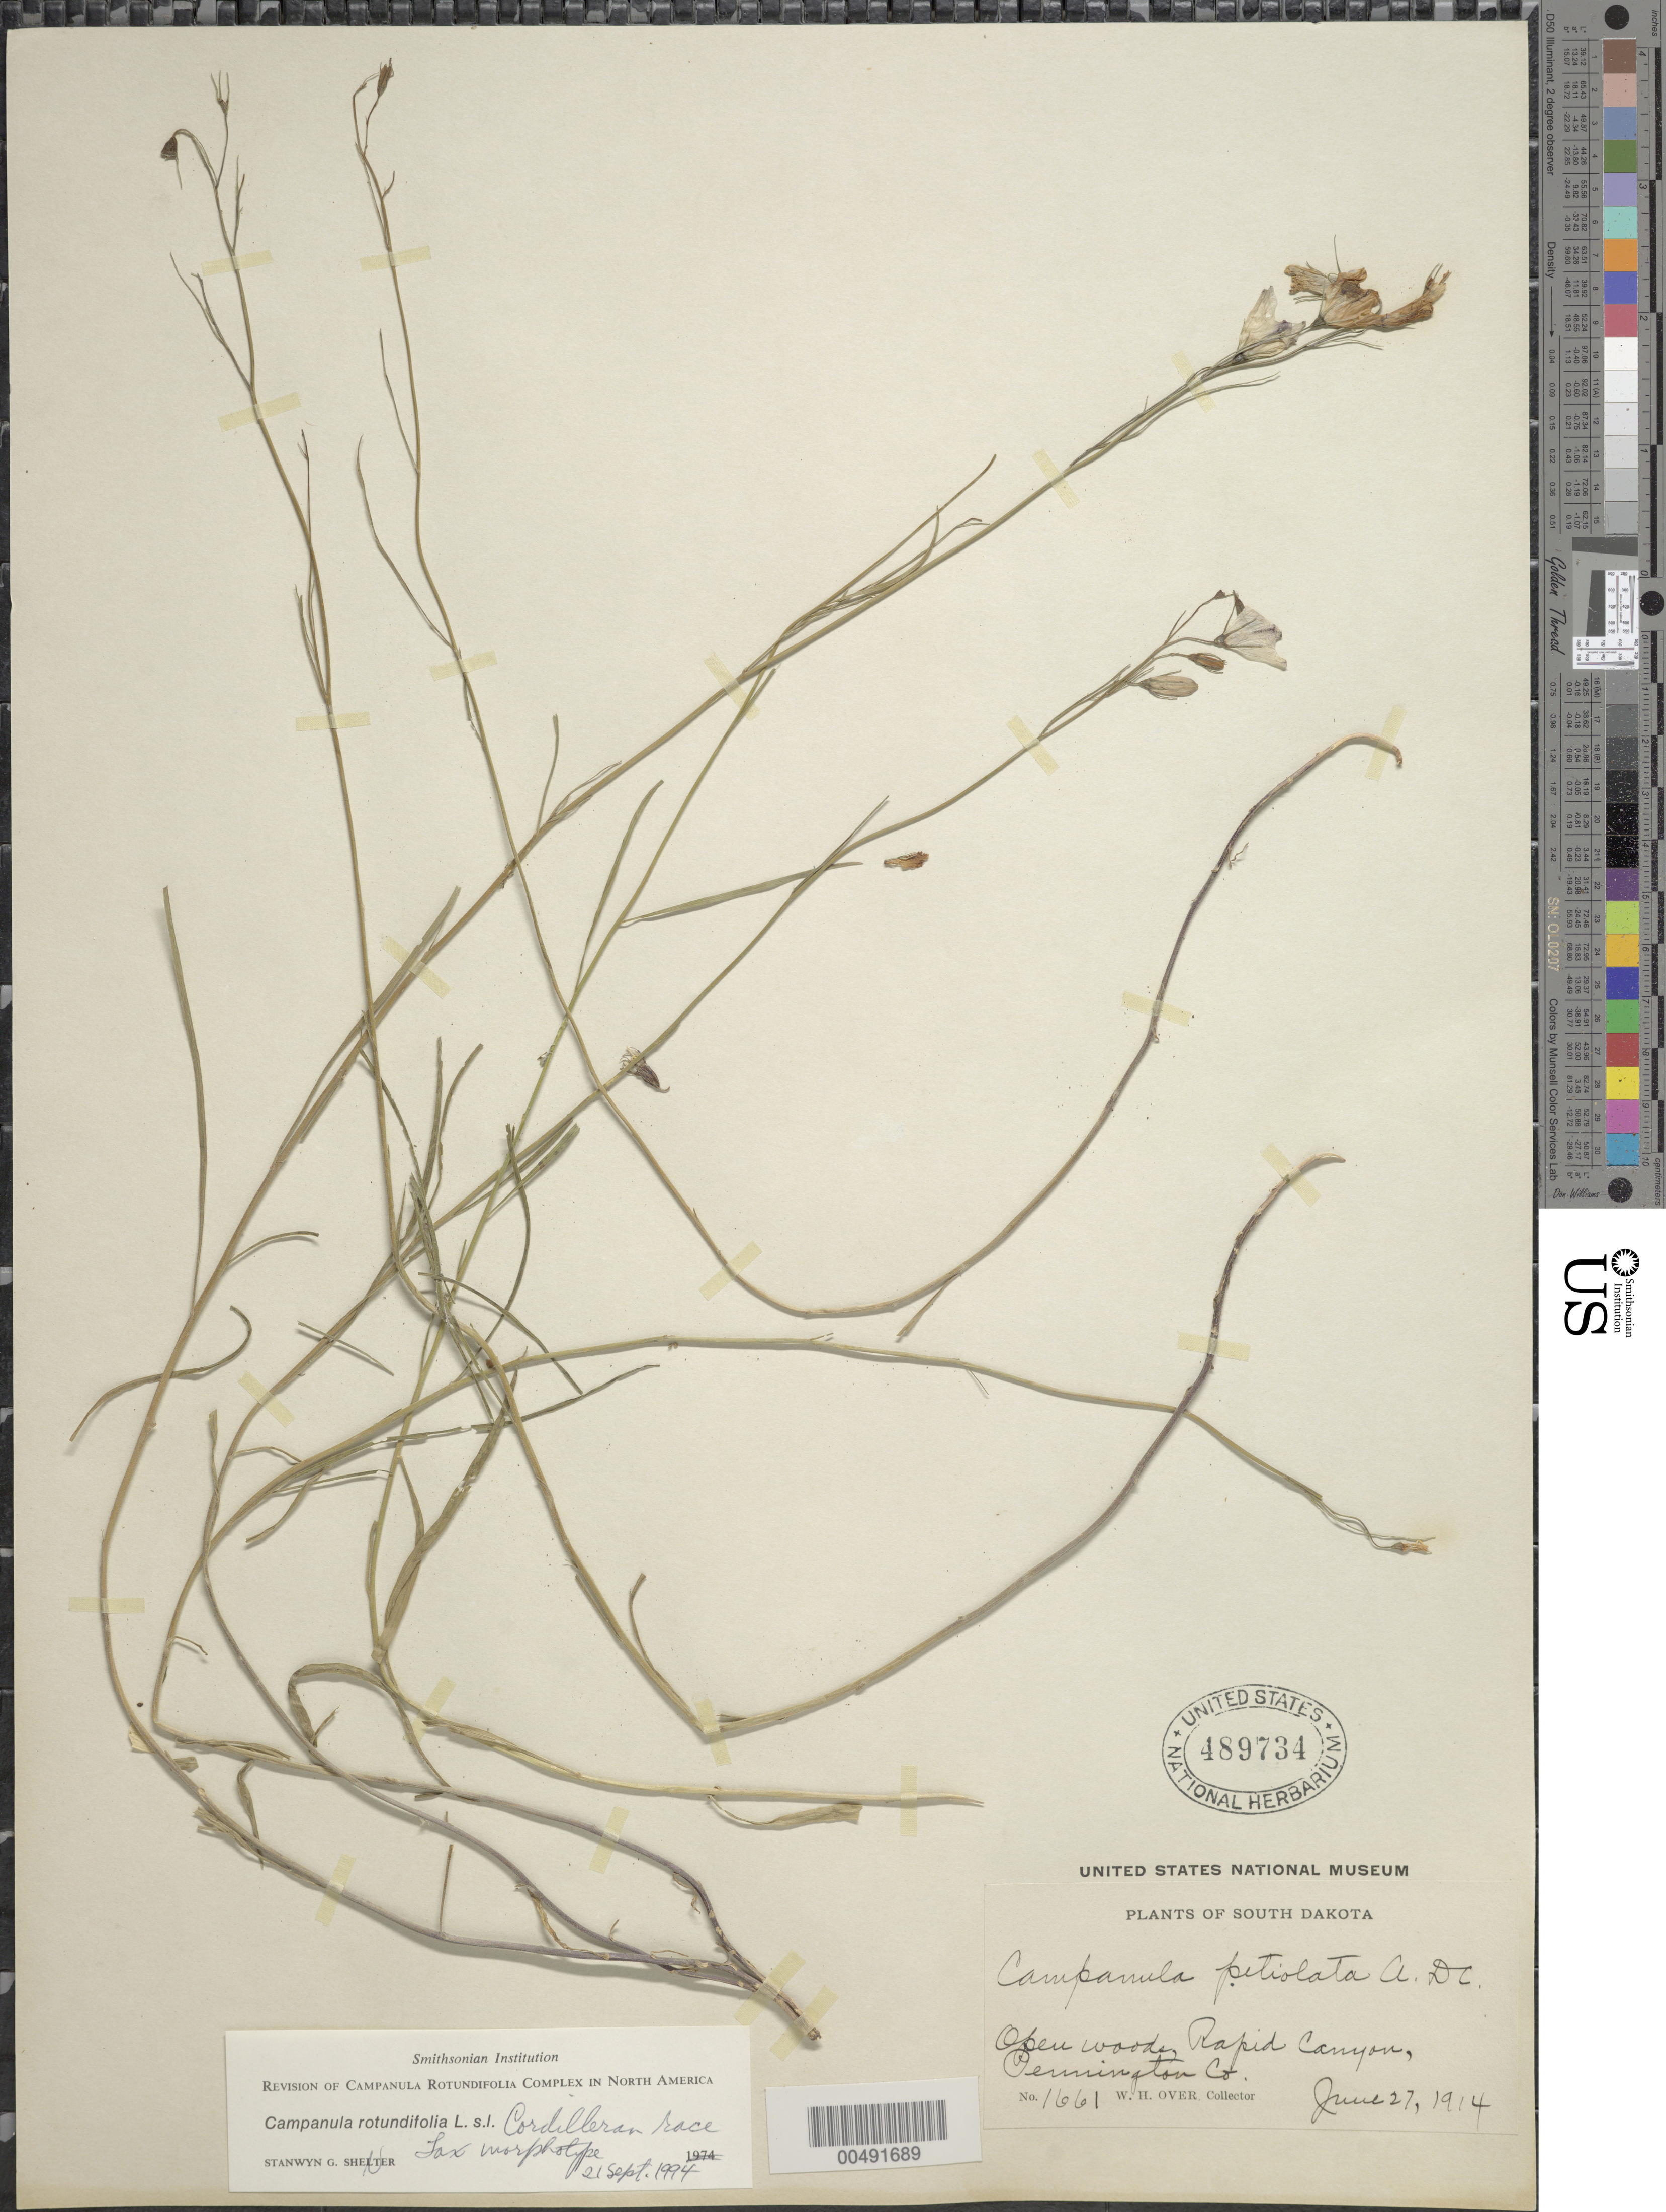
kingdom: Plantae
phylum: Tracheophyta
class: Magnoliopsida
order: Asterales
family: Campanulaceae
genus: Campanula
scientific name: Campanula rotundifolia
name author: L.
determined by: Shetler, Stanwyn G., (US), NMNH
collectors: W. Over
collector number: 1661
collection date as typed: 27 Jun 1914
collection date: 1914-06-27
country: United States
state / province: South Dakota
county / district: Pennington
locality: Rapid Canyon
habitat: open woods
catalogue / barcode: US 489734